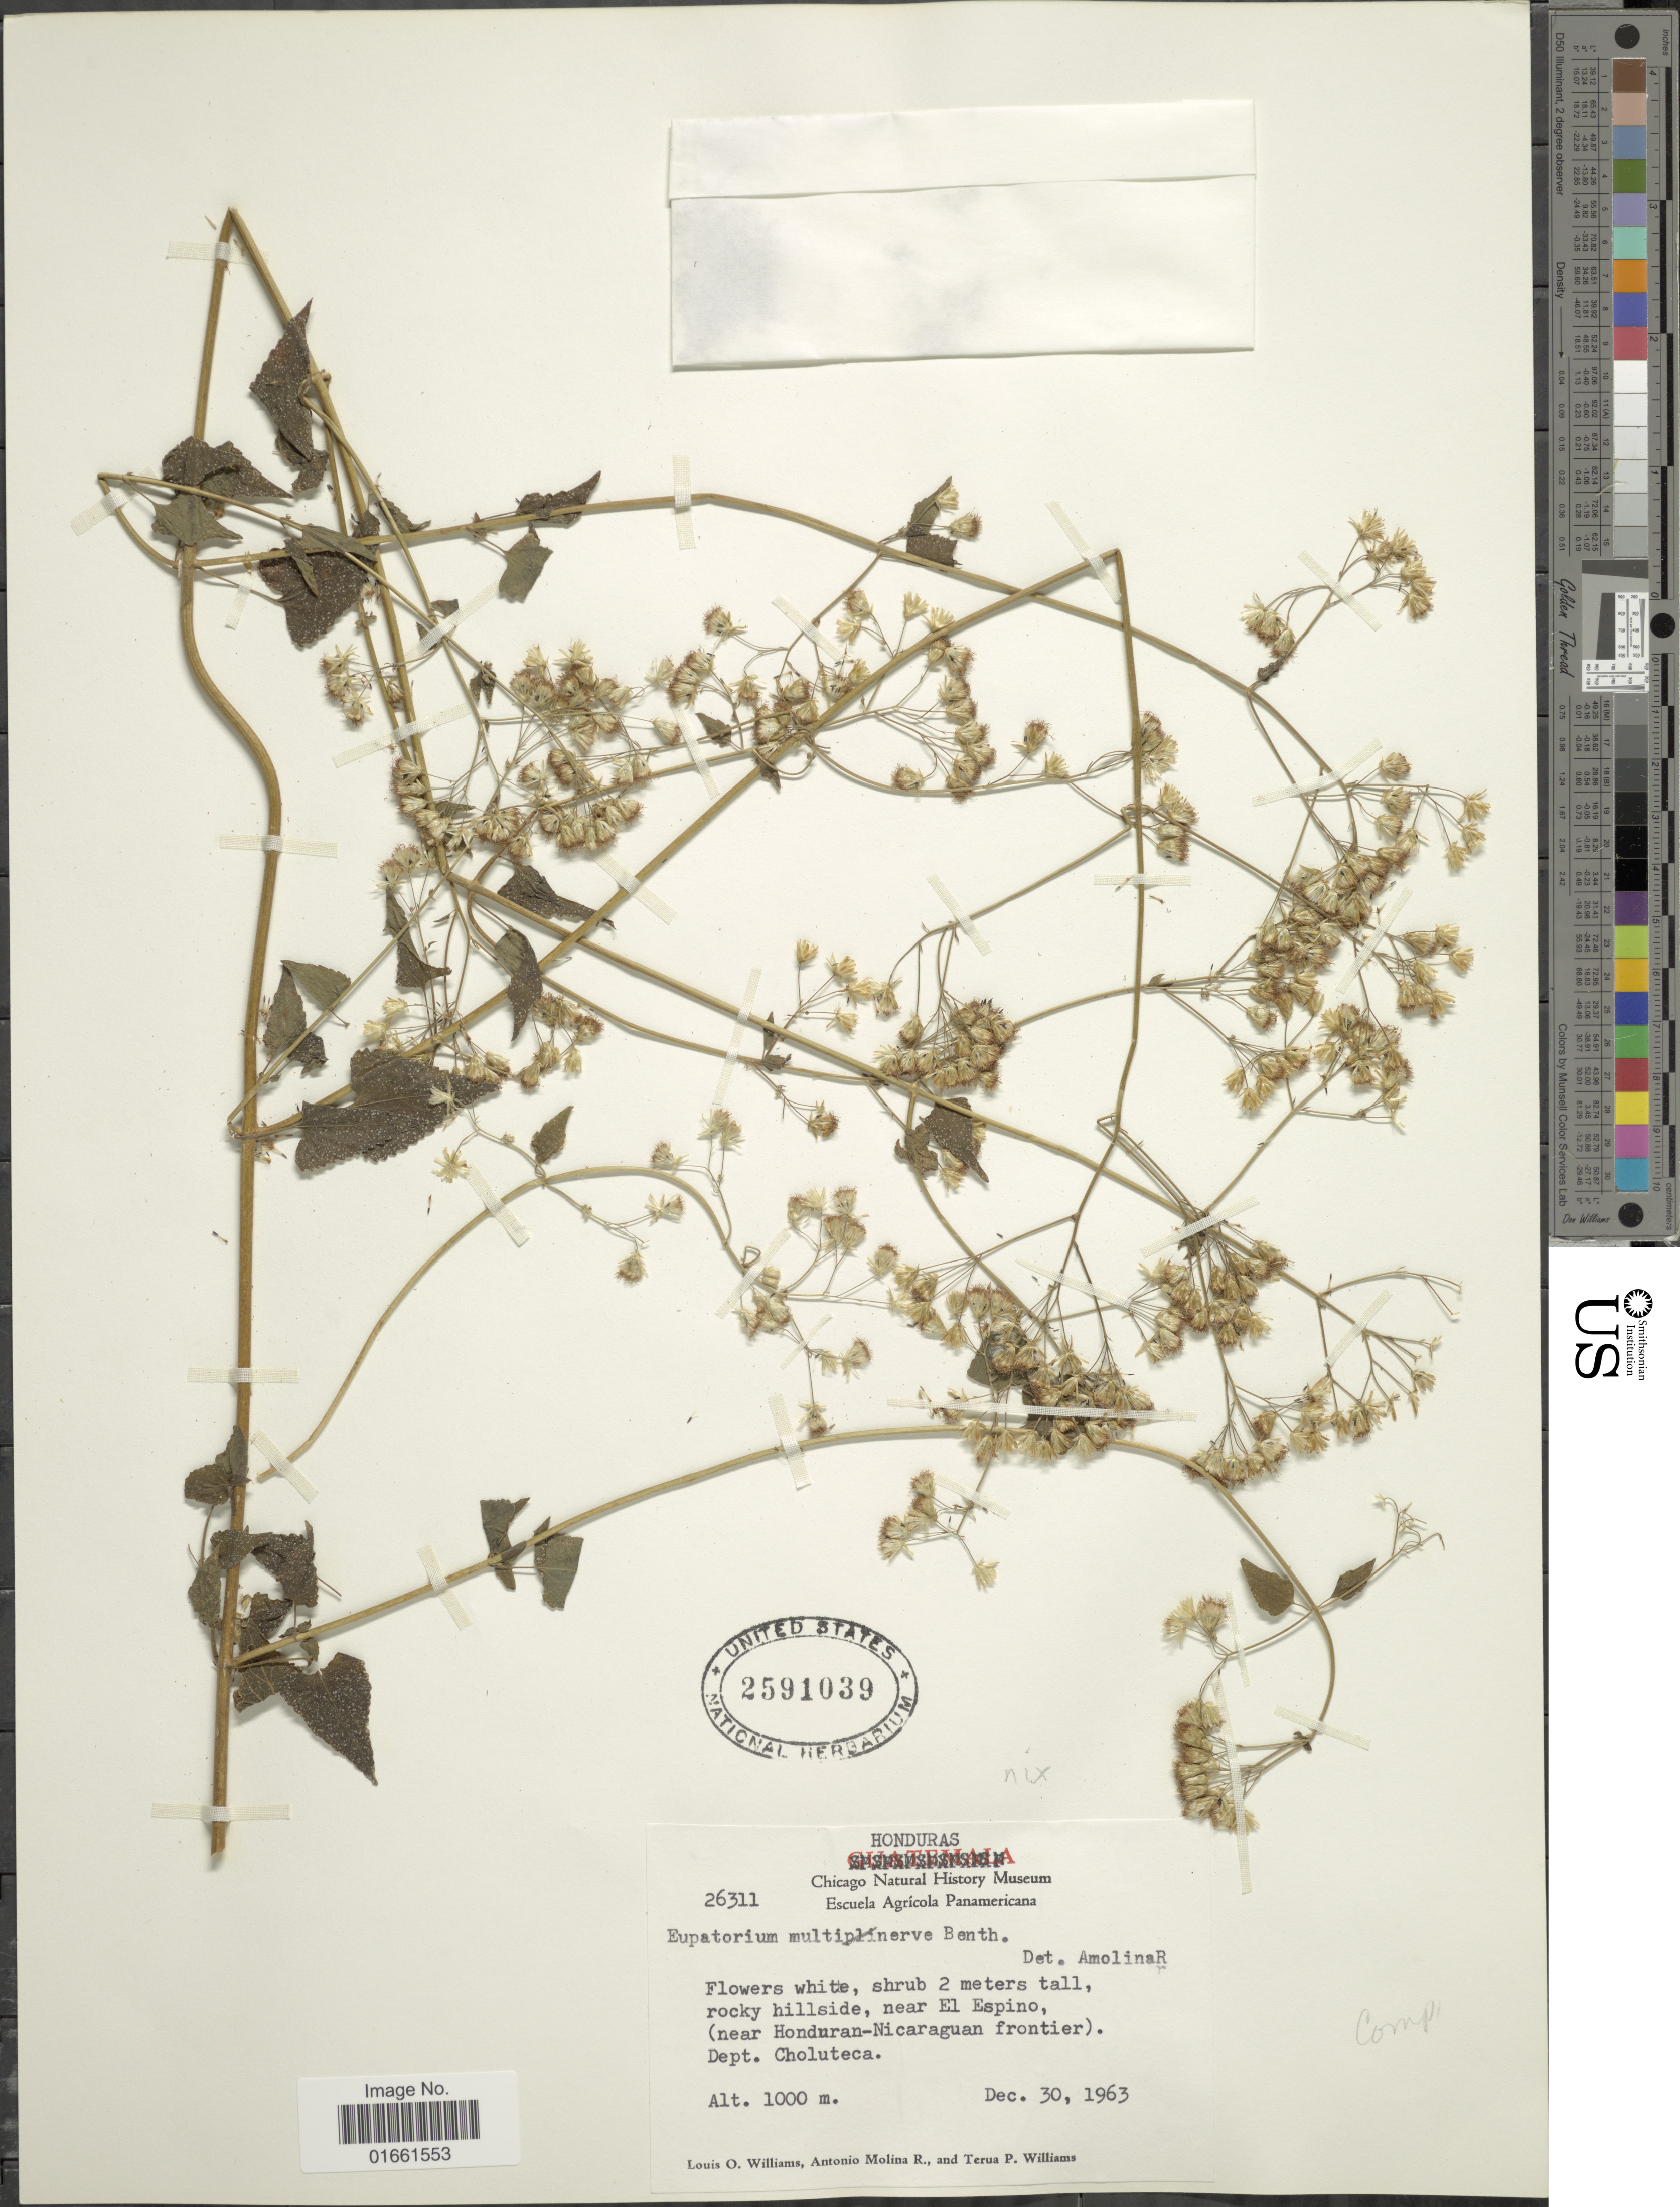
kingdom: Plantae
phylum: Tracheophyta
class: Magnoliopsida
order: Asterales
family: Asteraceae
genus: Fleischmannia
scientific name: Fleischmannia nix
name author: R.M. King & H. Rob.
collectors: L. O. Williams, A. Molina R. & T. P. Williams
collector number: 26311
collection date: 1963-12-30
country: Honduras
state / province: Choluteca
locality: Rocky hillside, near El Espino ( near Honduran - Nicaraguan frontier )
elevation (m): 1000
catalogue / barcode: US 2591039